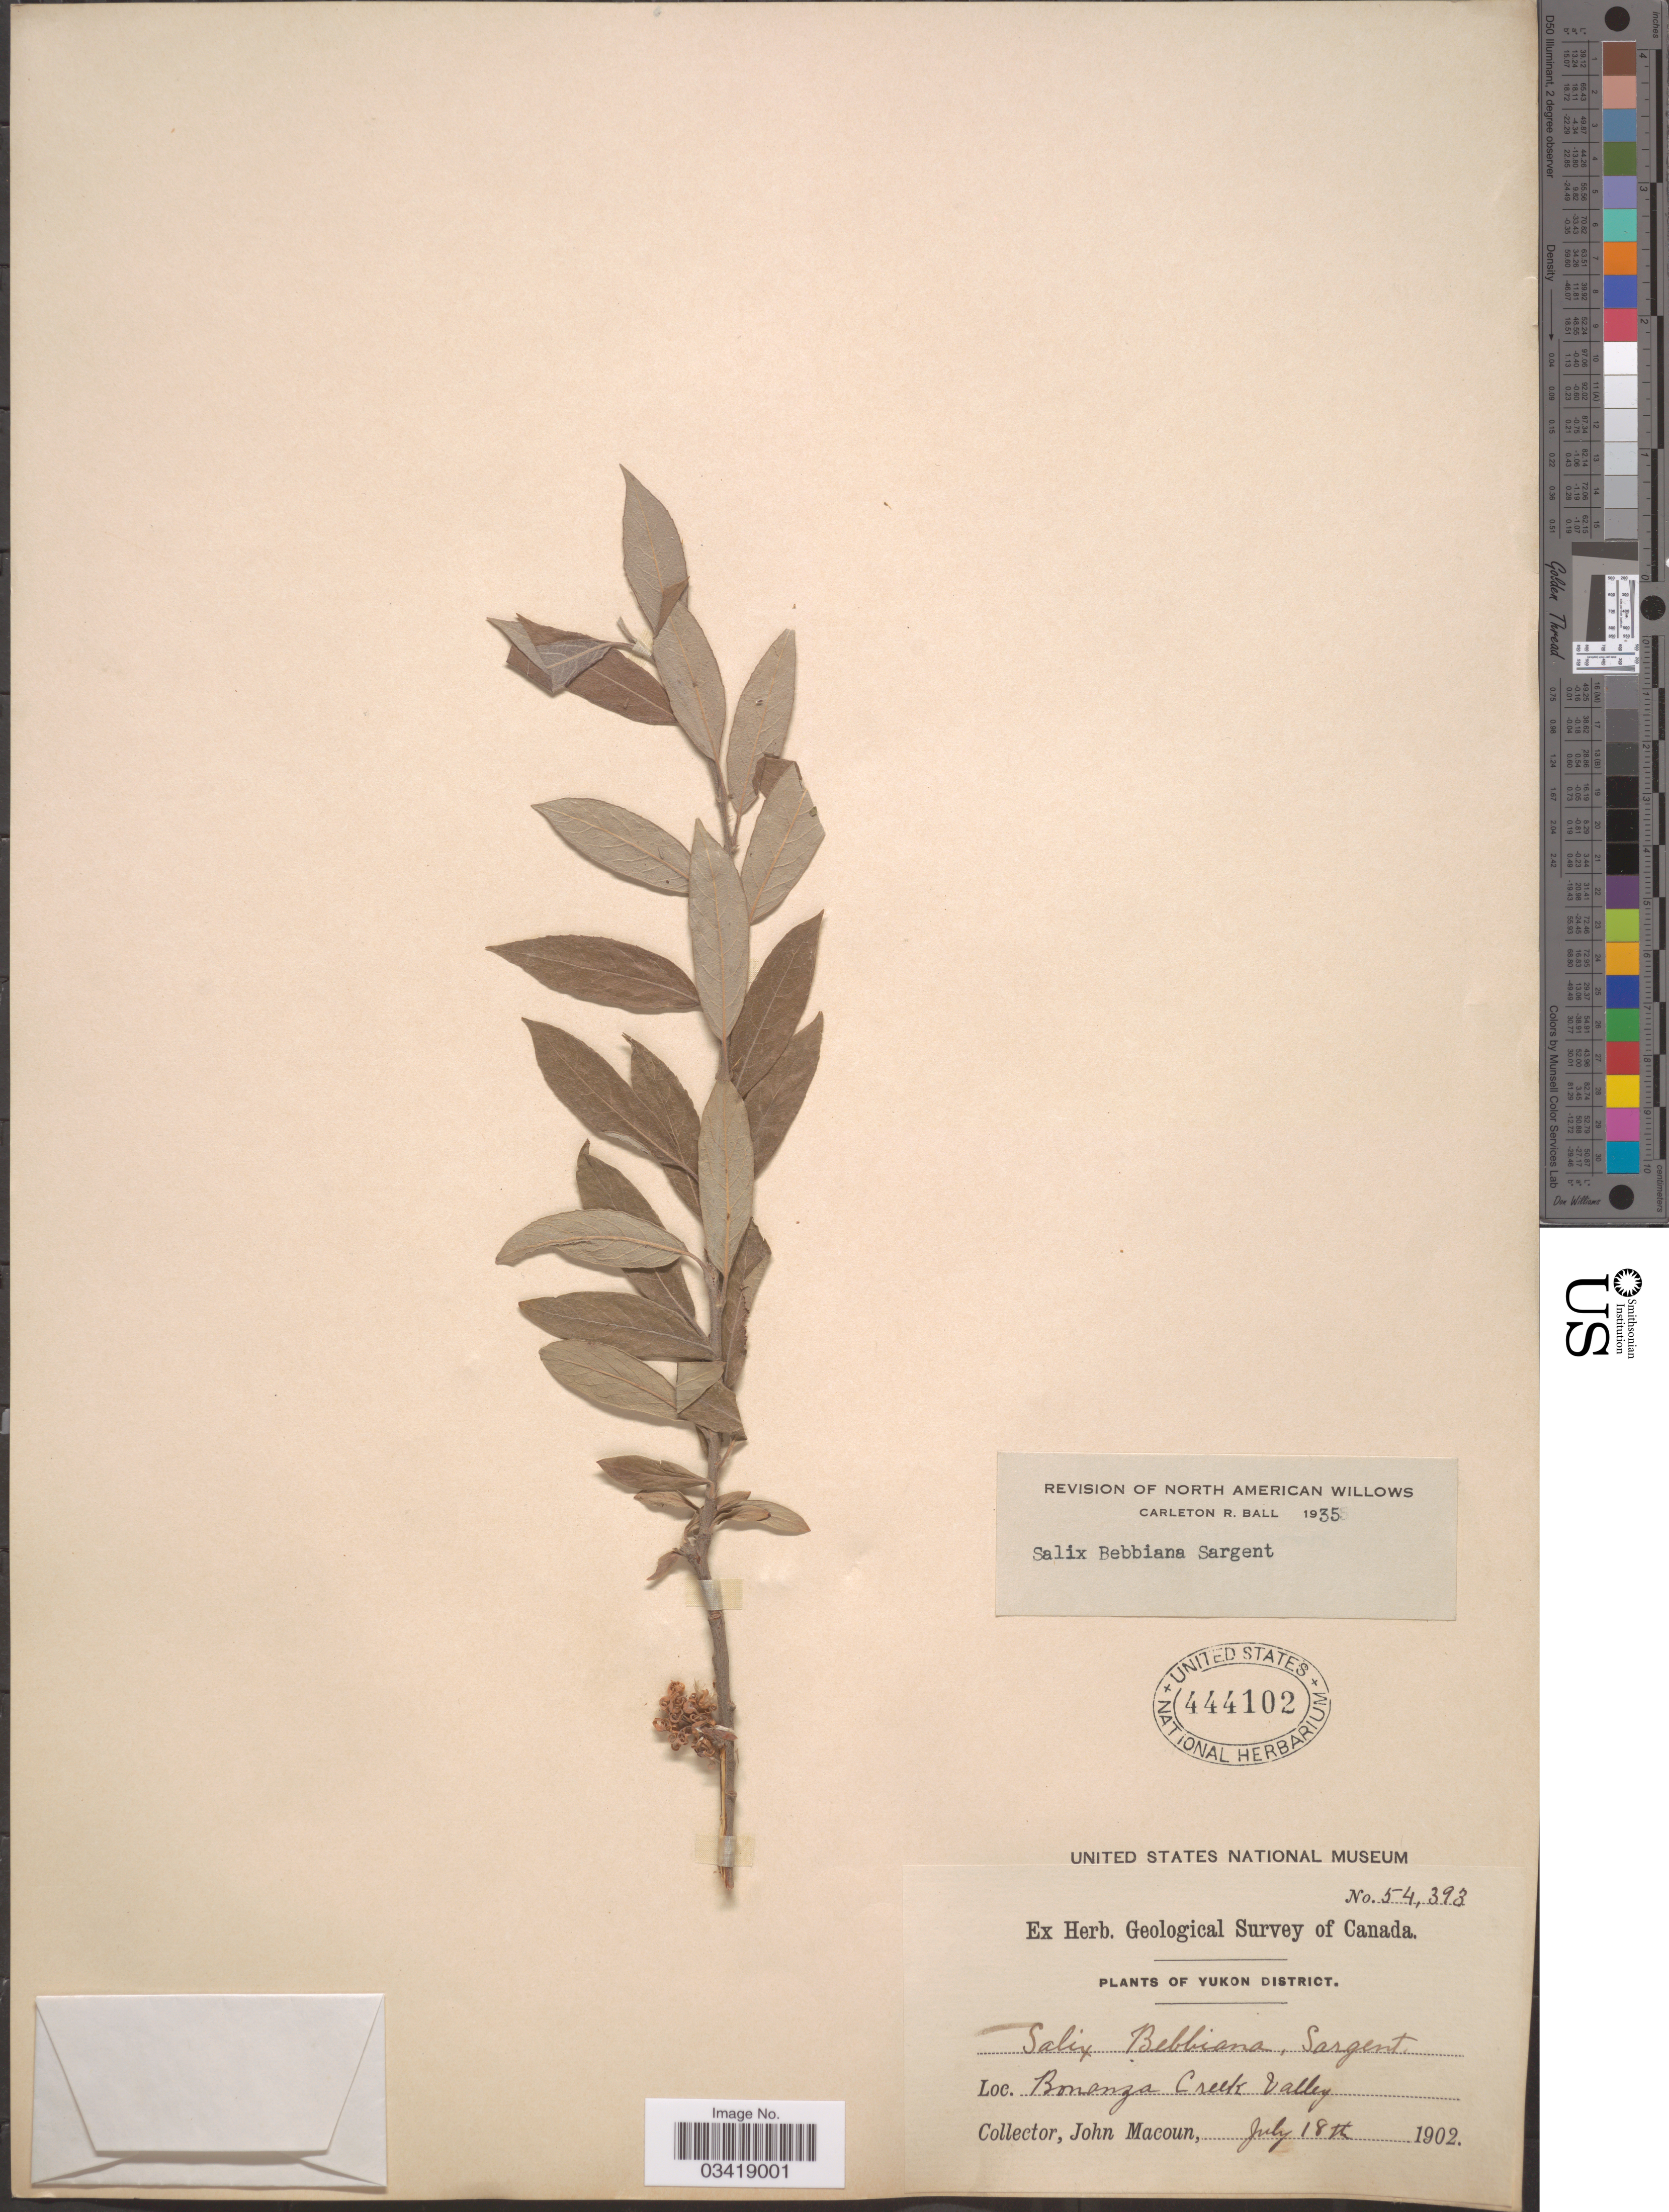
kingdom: Plantae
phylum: Tracheophyta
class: Magnoliopsida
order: Malpighiales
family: Salicaceae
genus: Salix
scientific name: Salix bebbiana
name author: Sarg.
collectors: J. Macoun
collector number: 54393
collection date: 1902-07-18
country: Canada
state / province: Yukon Territory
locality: Yukon District. Bonanza Creek Valley.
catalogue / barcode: US 444102